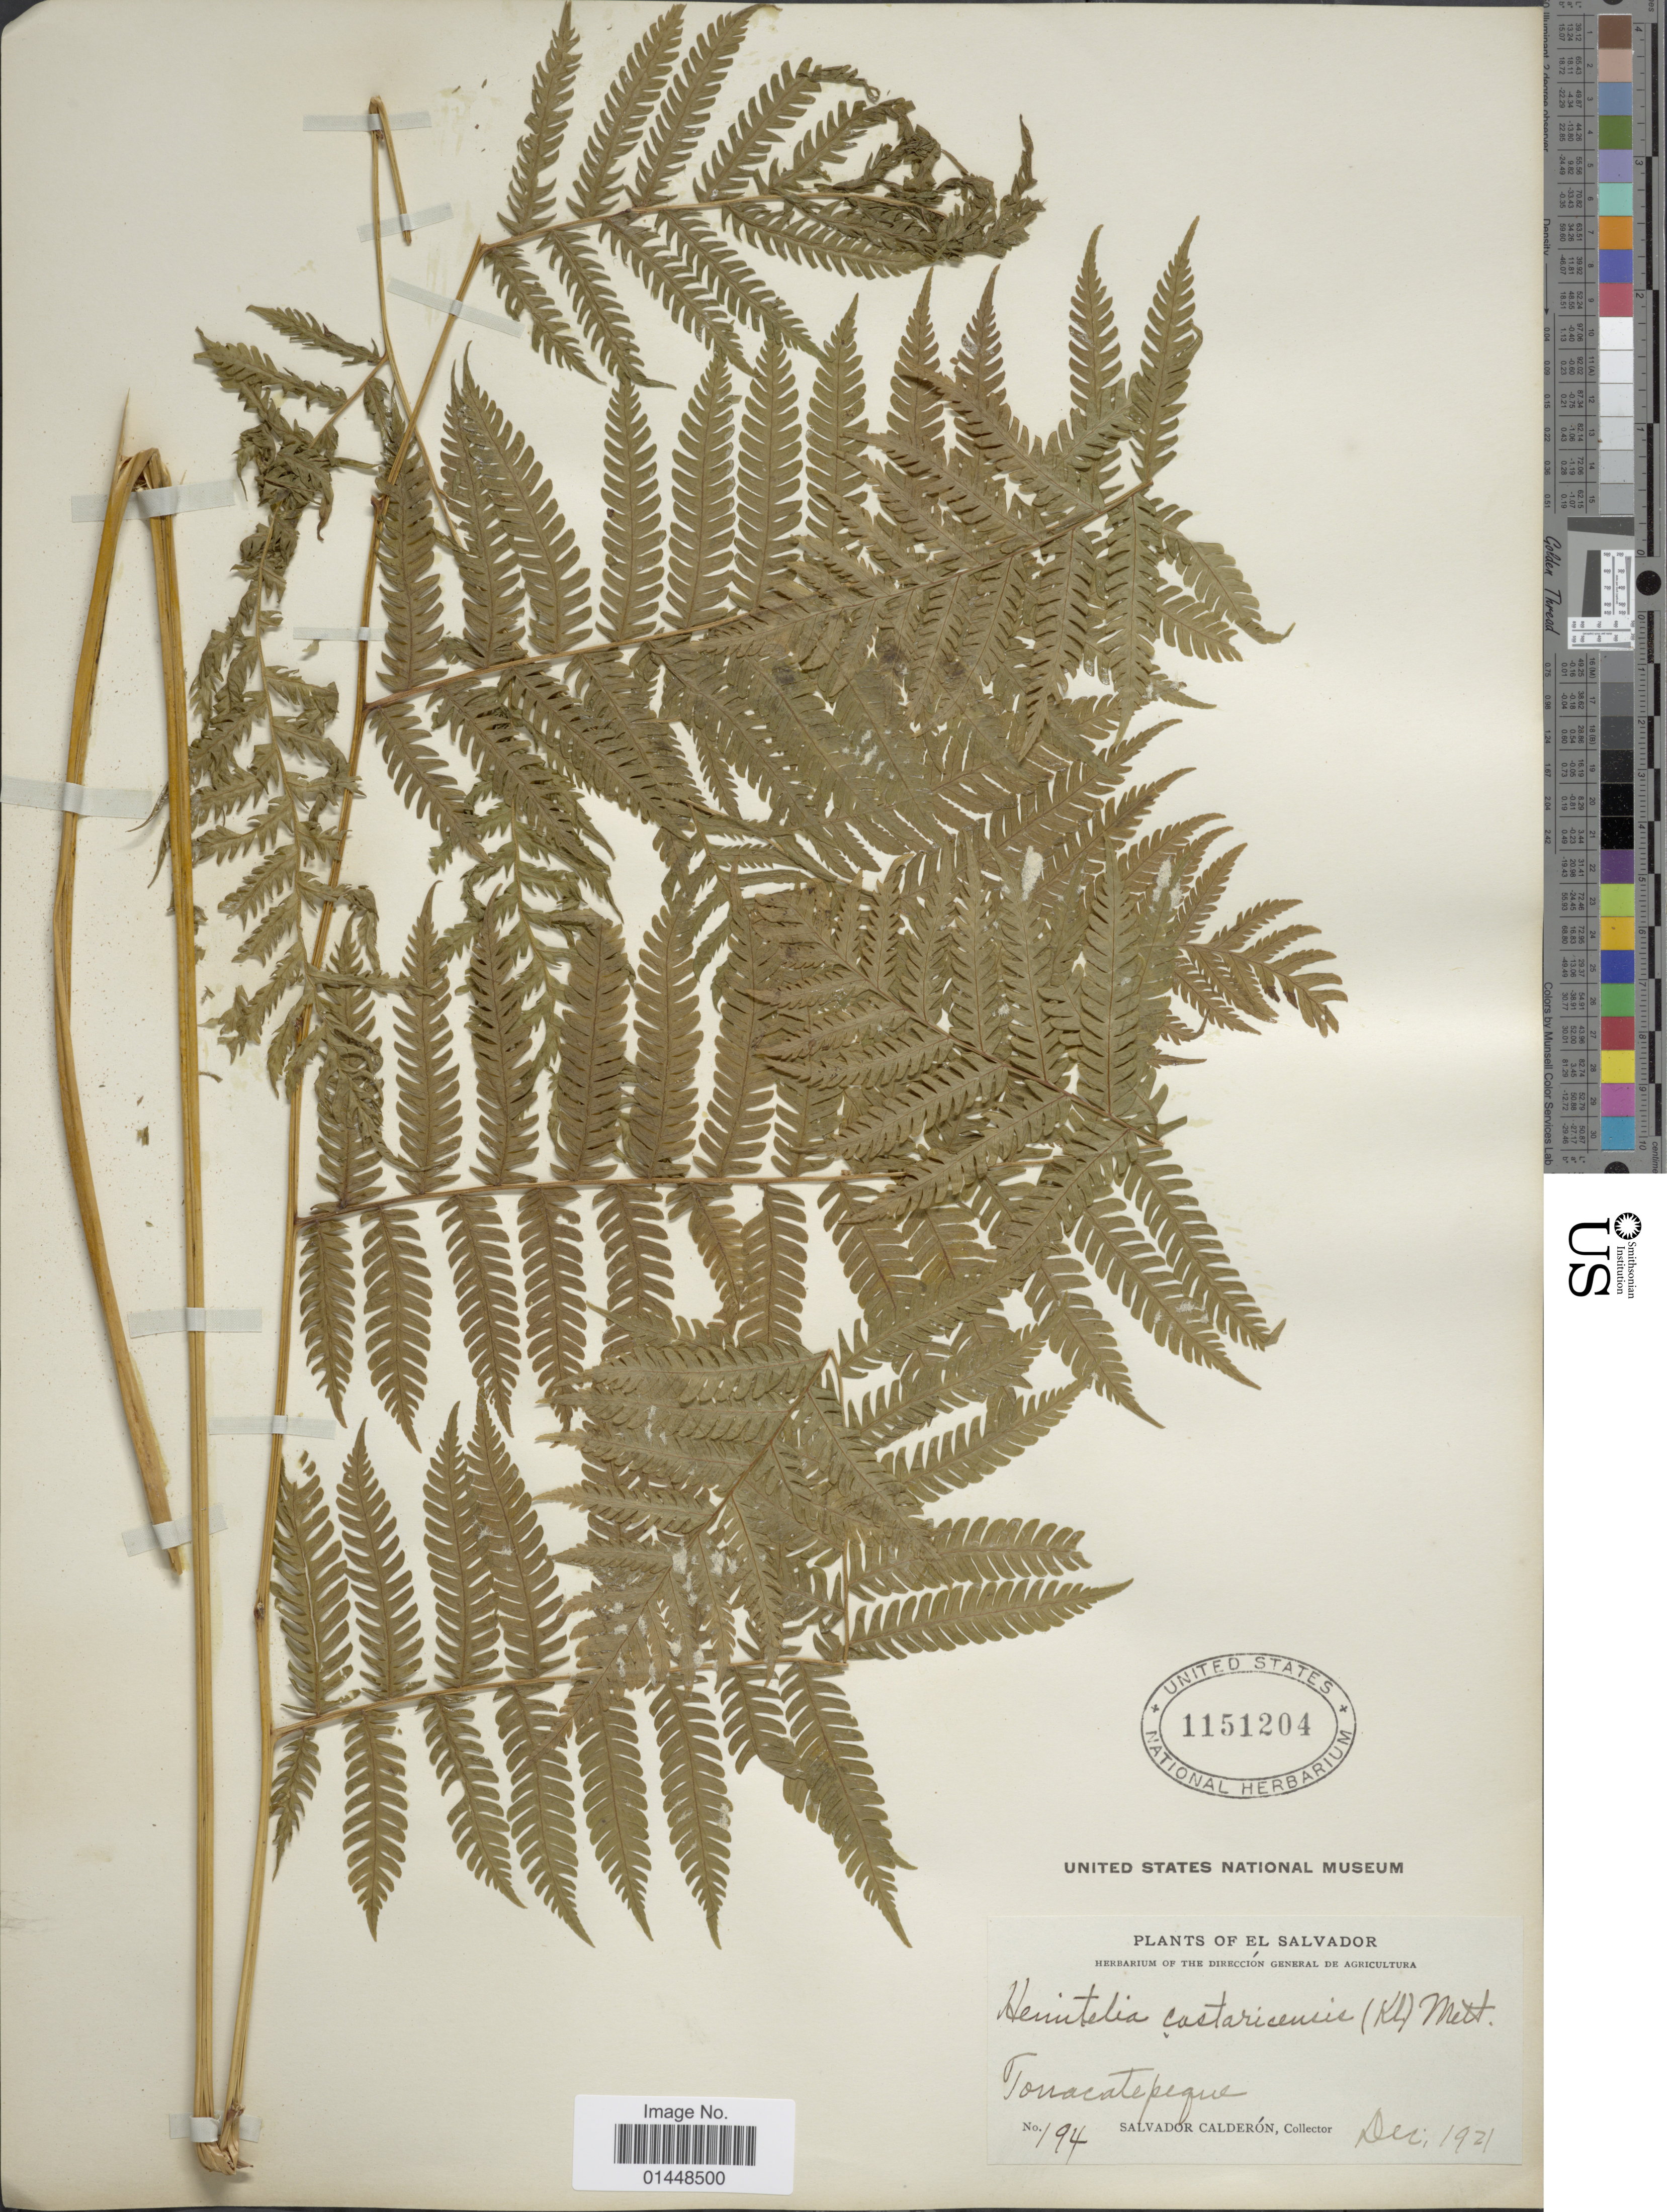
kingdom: Plantae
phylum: Tracheophyta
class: Polypodiopsida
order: Cyatheales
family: Cyatheaceae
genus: Cyathea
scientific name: Cyathea costaricensis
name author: (Kuhn) Domin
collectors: S. Calderón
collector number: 194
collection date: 1921-12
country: El Salvador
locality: Tonacatepeque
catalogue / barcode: US 1151204